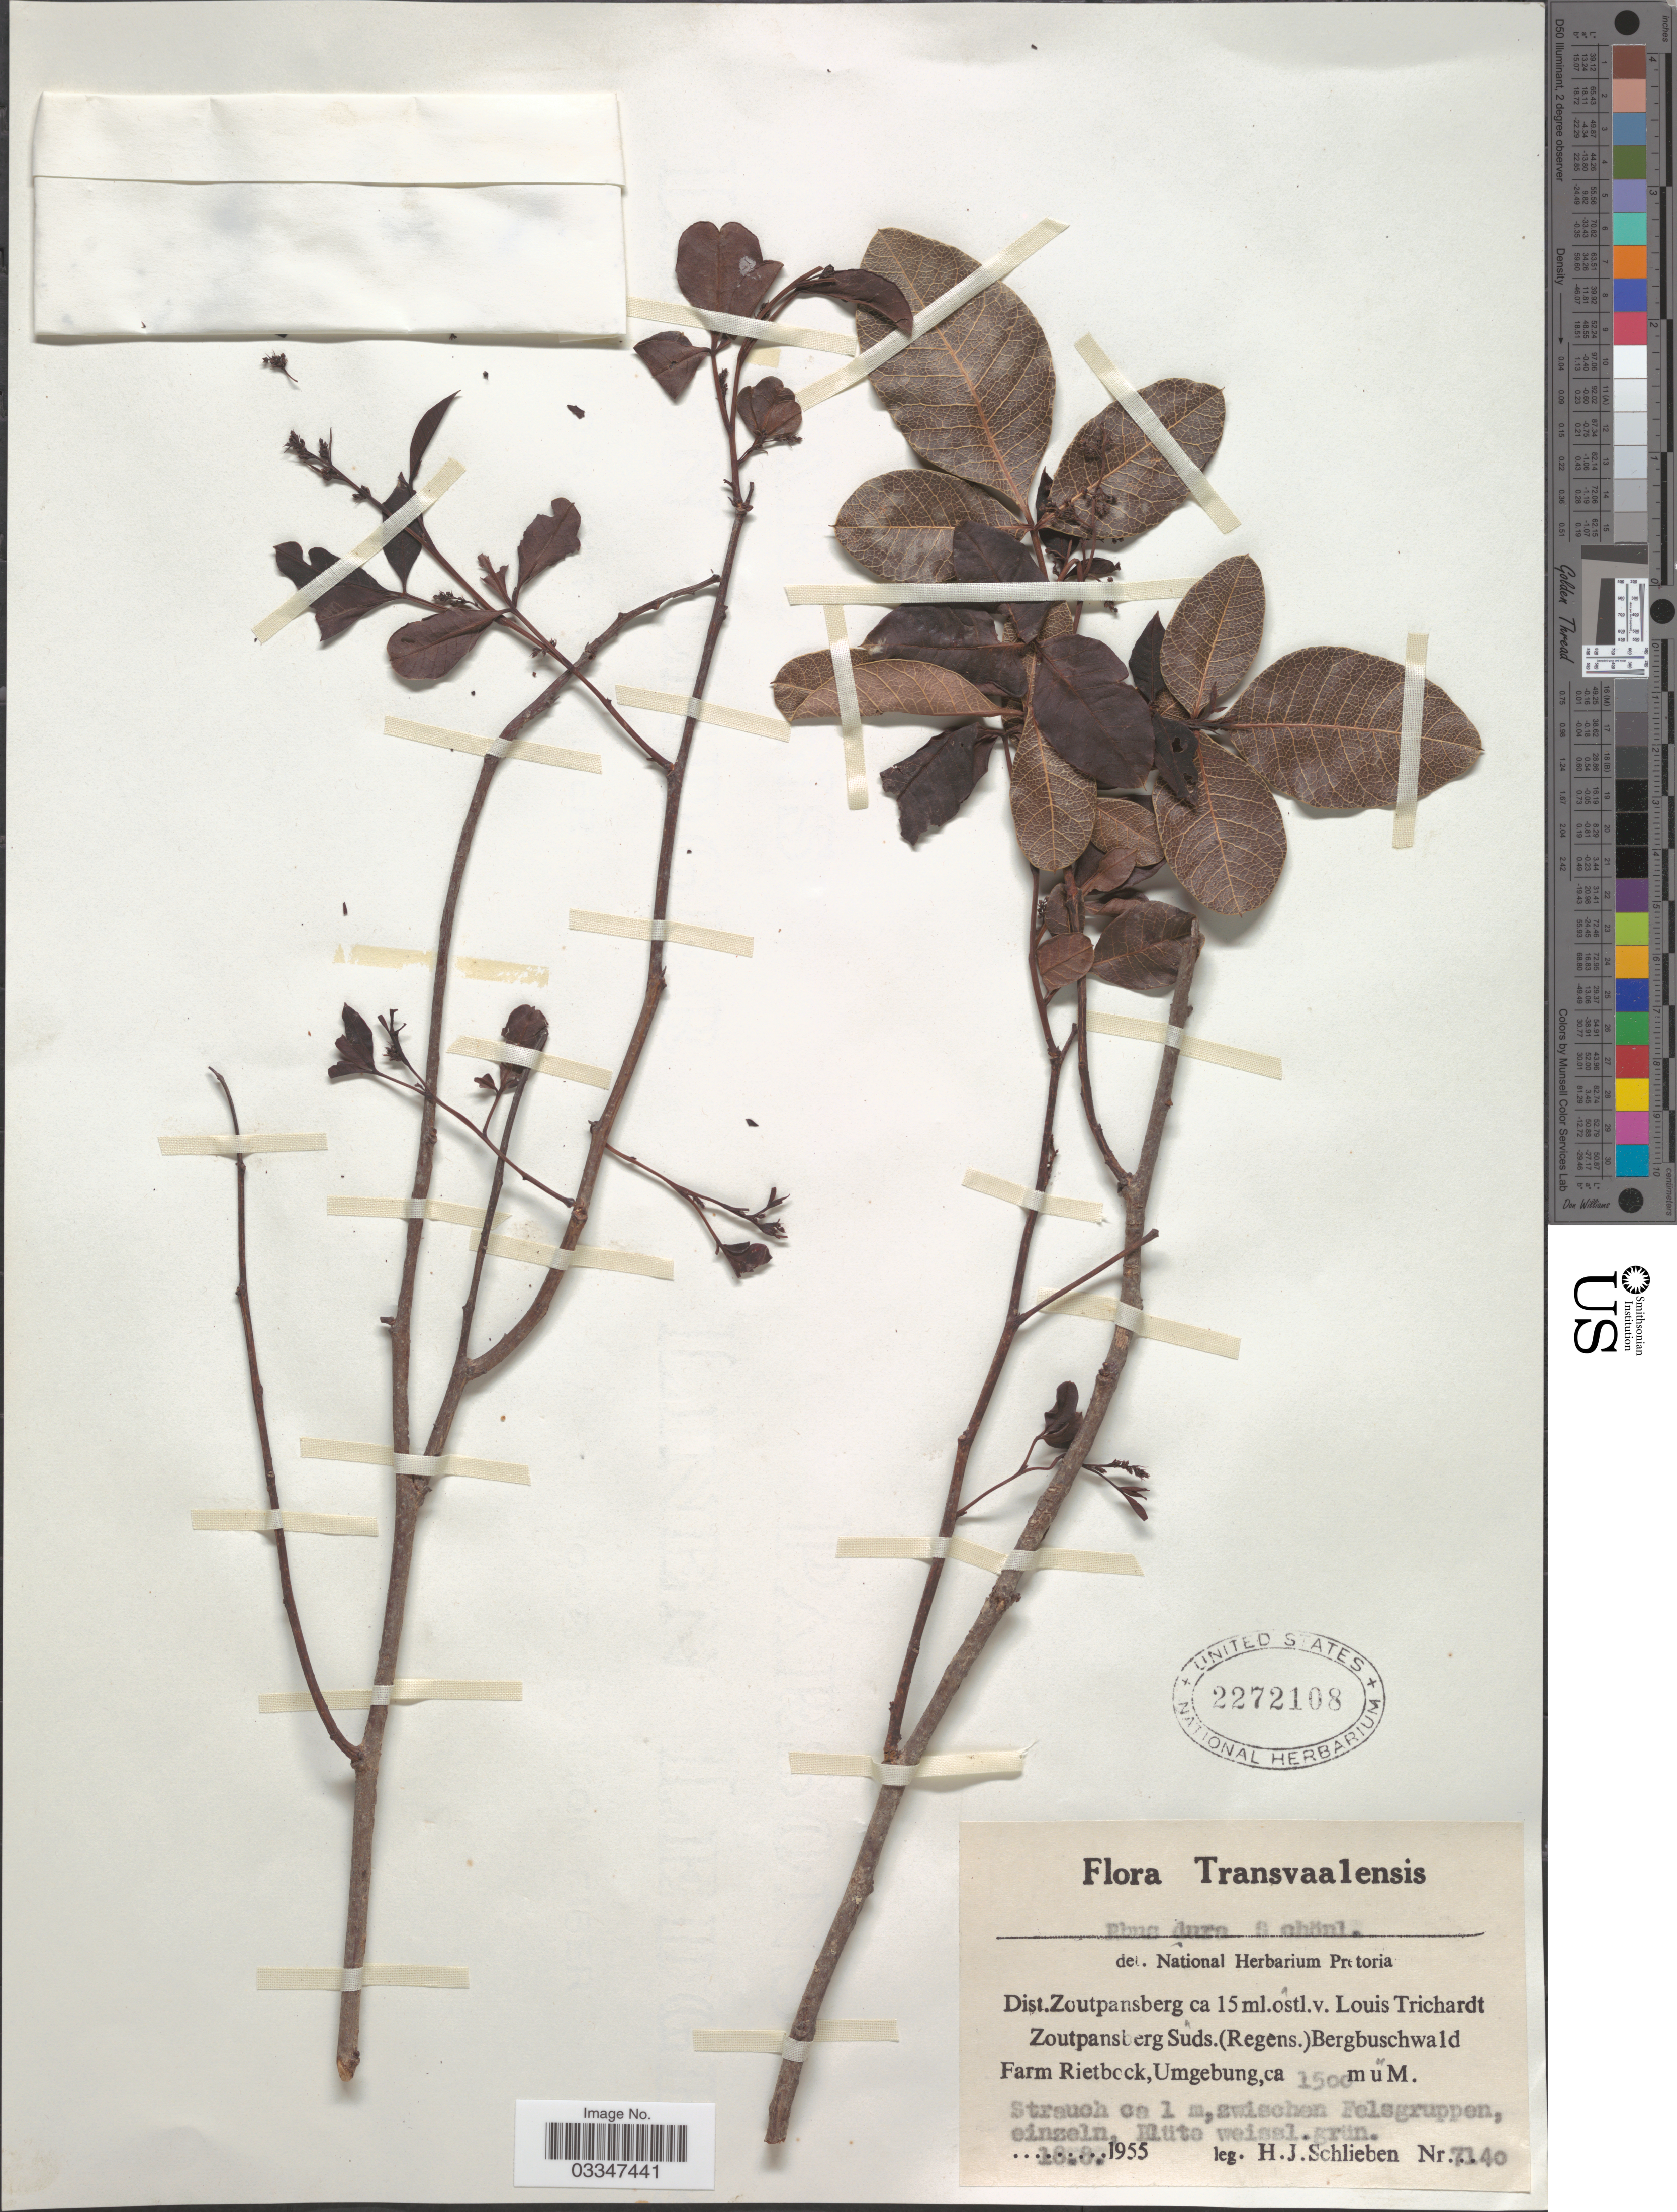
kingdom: Plantae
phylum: Tracheophyta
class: Magnoliopsida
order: Sapindales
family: Anacardiaceae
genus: Rhus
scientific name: Rhus dura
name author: Schönland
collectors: H. J. Schlieben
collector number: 7140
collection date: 1955-08-18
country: South Africa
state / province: Limpopo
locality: Transvaalensis. Dist. Zoutpansberg ca 15 ml. östl. v. Louis Trichardt Zoutpansberg Süds. (Regens). Bergbuschwald Farm Rietbock, Umgebung.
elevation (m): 1500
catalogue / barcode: US 2272108